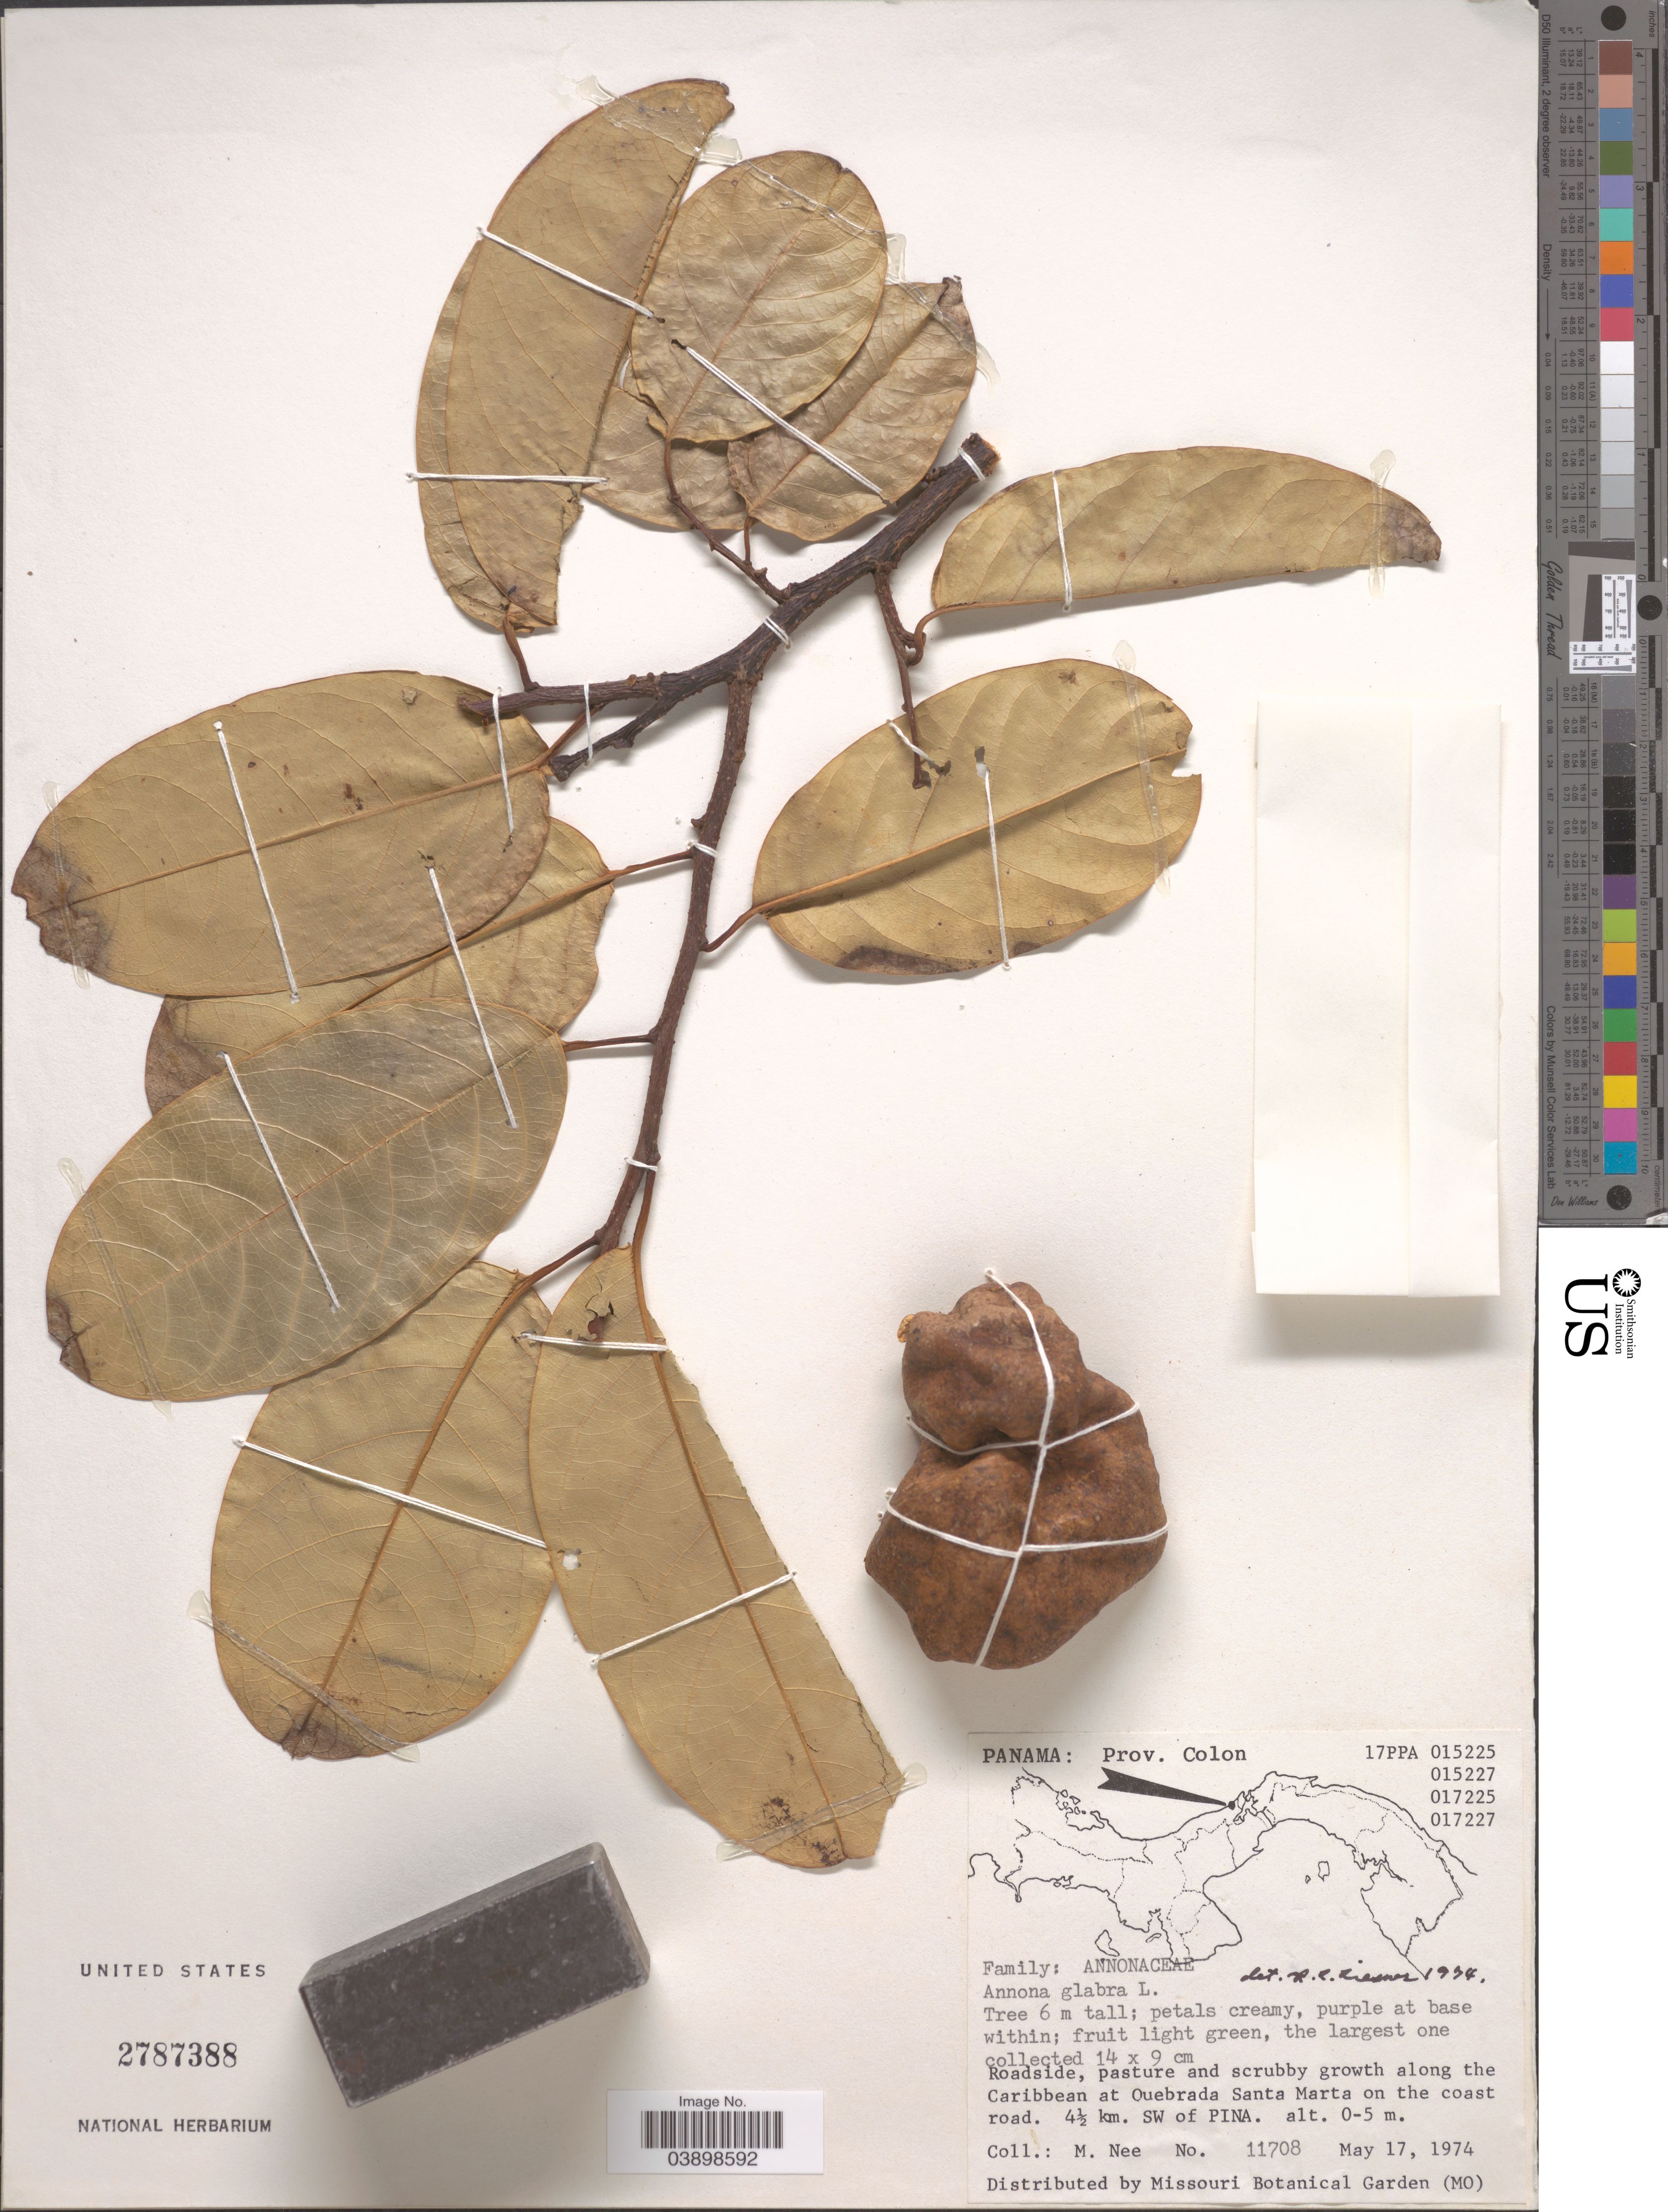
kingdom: Plantae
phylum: Tracheophyta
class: Magnoliopsida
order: Magnoliales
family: Annonaceae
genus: Annona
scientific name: Annona glabra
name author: L.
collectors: M. Nee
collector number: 11708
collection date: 1974-05-17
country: Panama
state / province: Colón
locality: Prov. Colon. Roadside, pasturee and scrubby growth along the Caribbean at Quebrada Santa Marta on the coast road. 4½ km. SW of Pina.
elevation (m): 0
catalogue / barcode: US 2787388